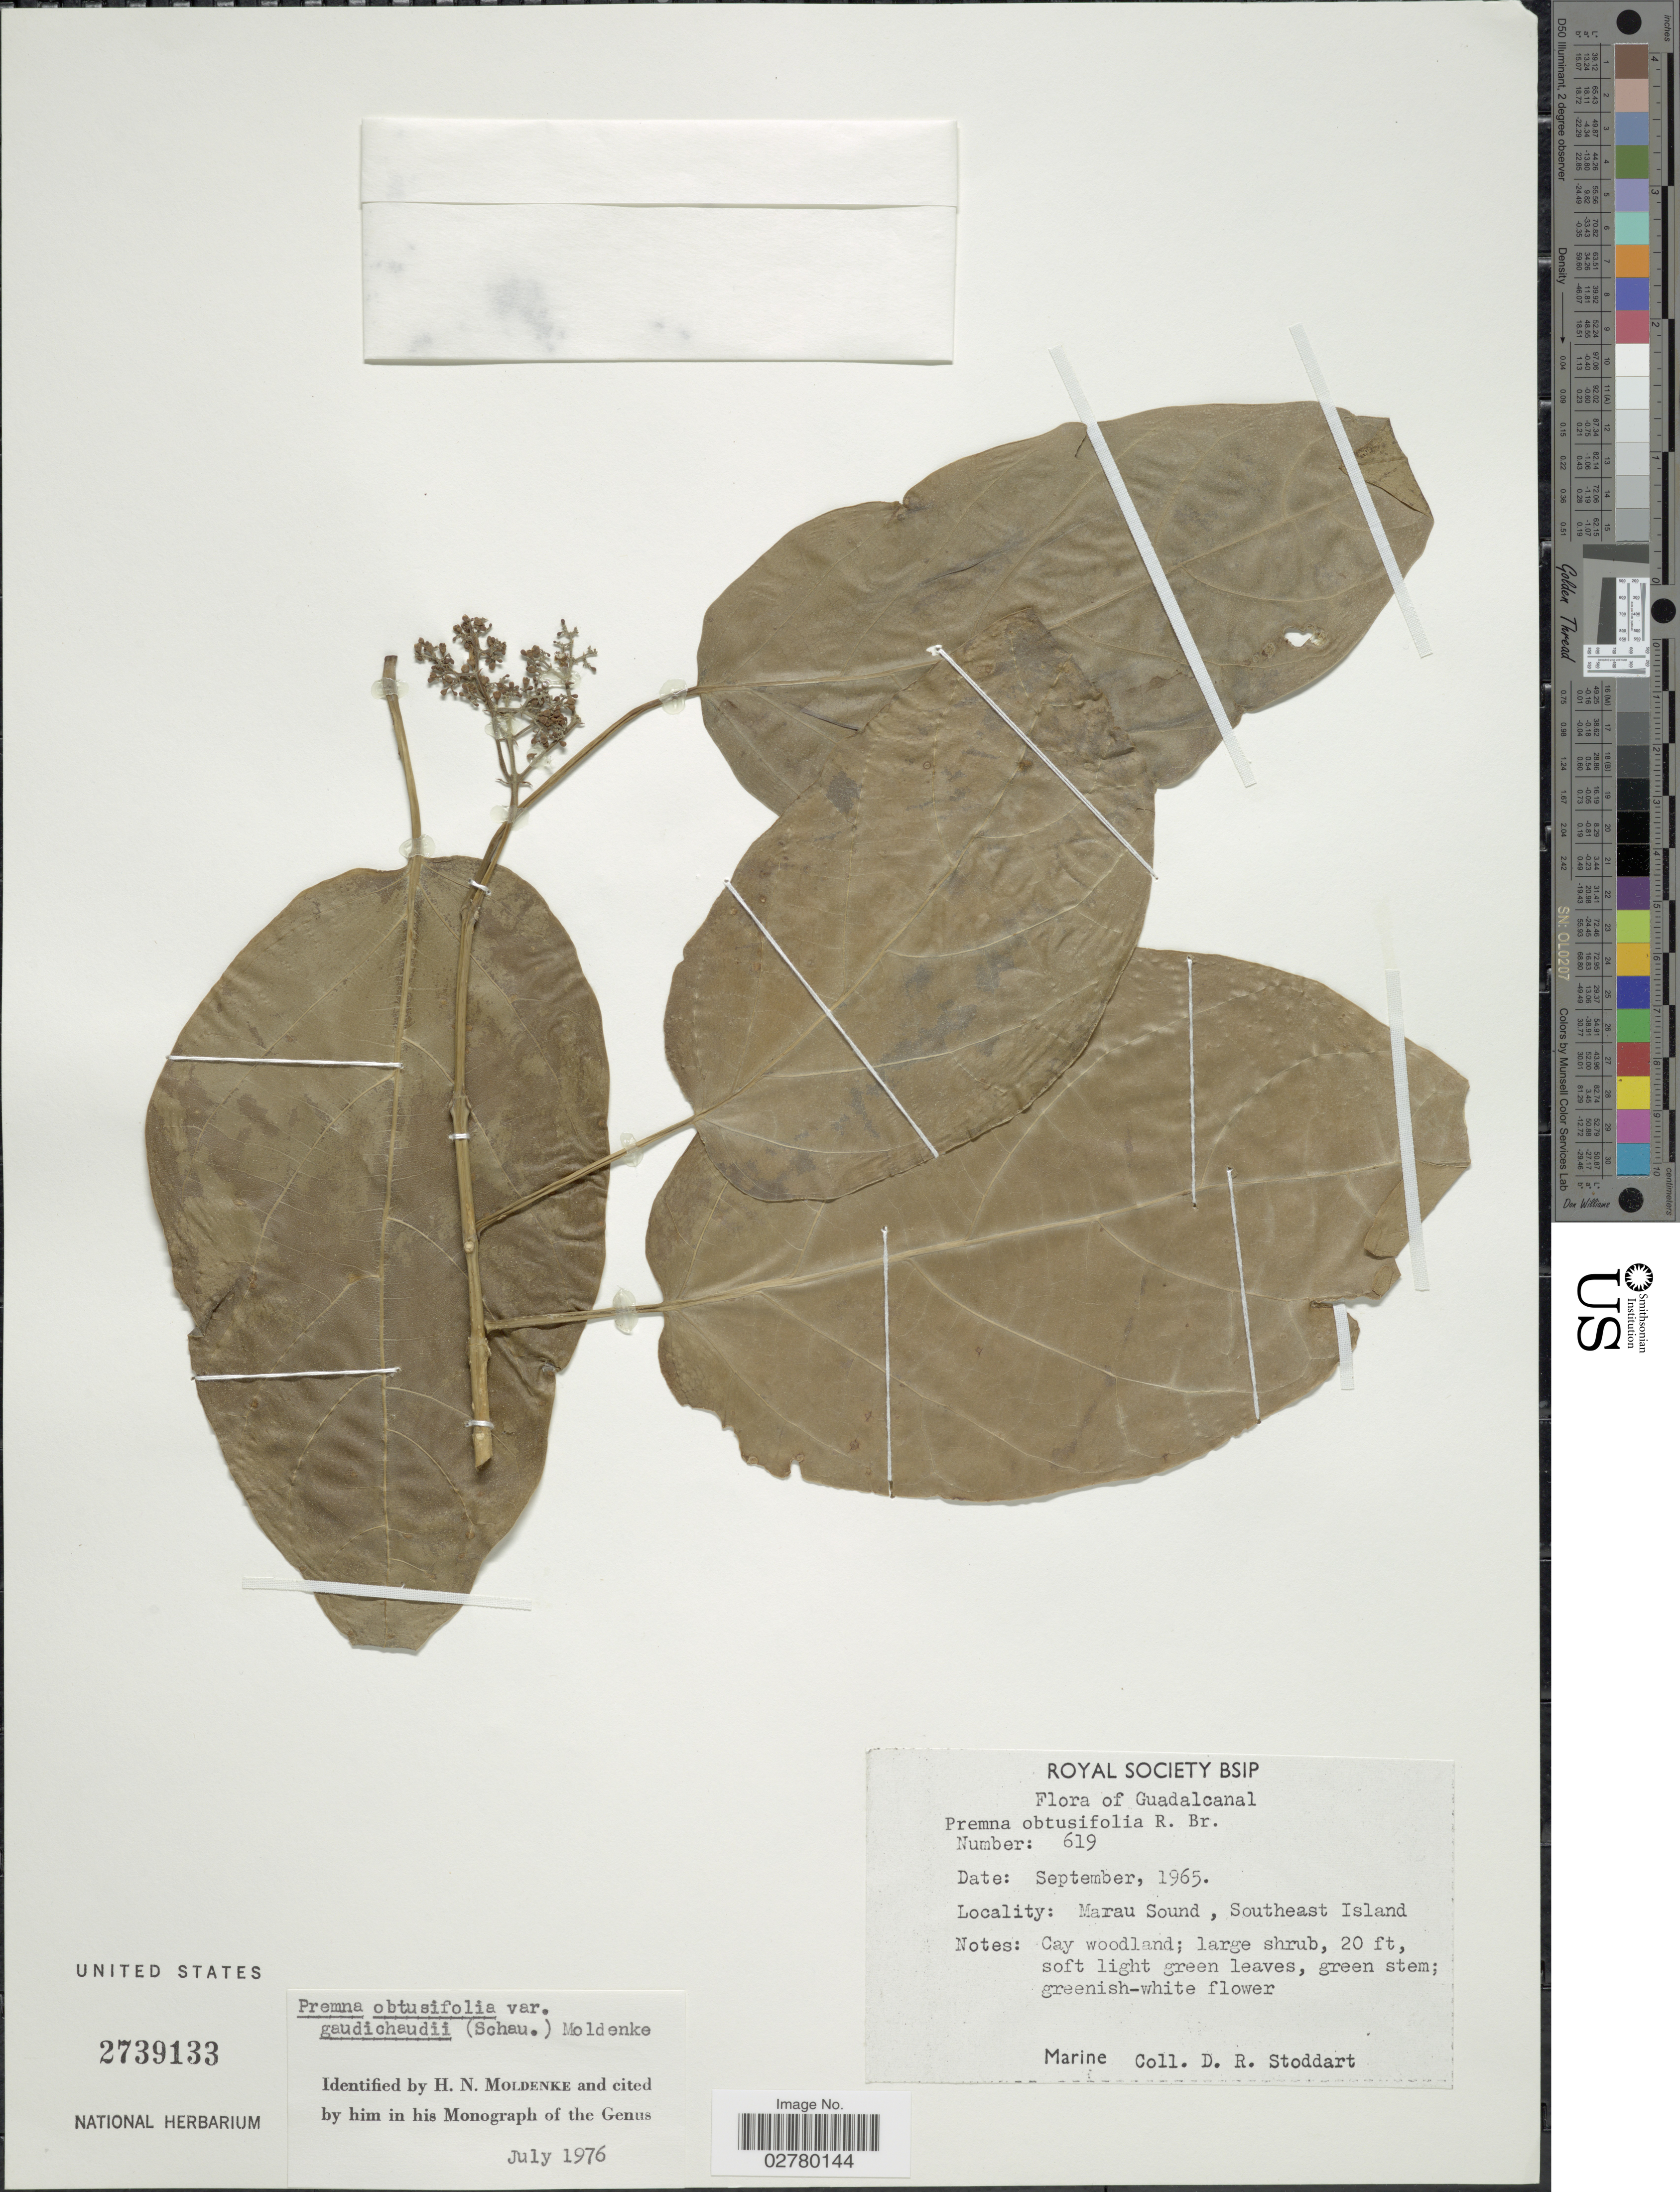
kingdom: Plantae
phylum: Tracheophyta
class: Magnoliopsida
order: Lamiales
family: Lamiaceae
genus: Premna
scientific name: Premna obtusifolia var. gaudichaudii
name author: (Schauer) Moldenke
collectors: D. R. Stoddart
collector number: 619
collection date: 1965-09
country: Solomon Islands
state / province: Solomon Islands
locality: Guadalcanal. Marau Sound, Southeast Island.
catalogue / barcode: US 2739133